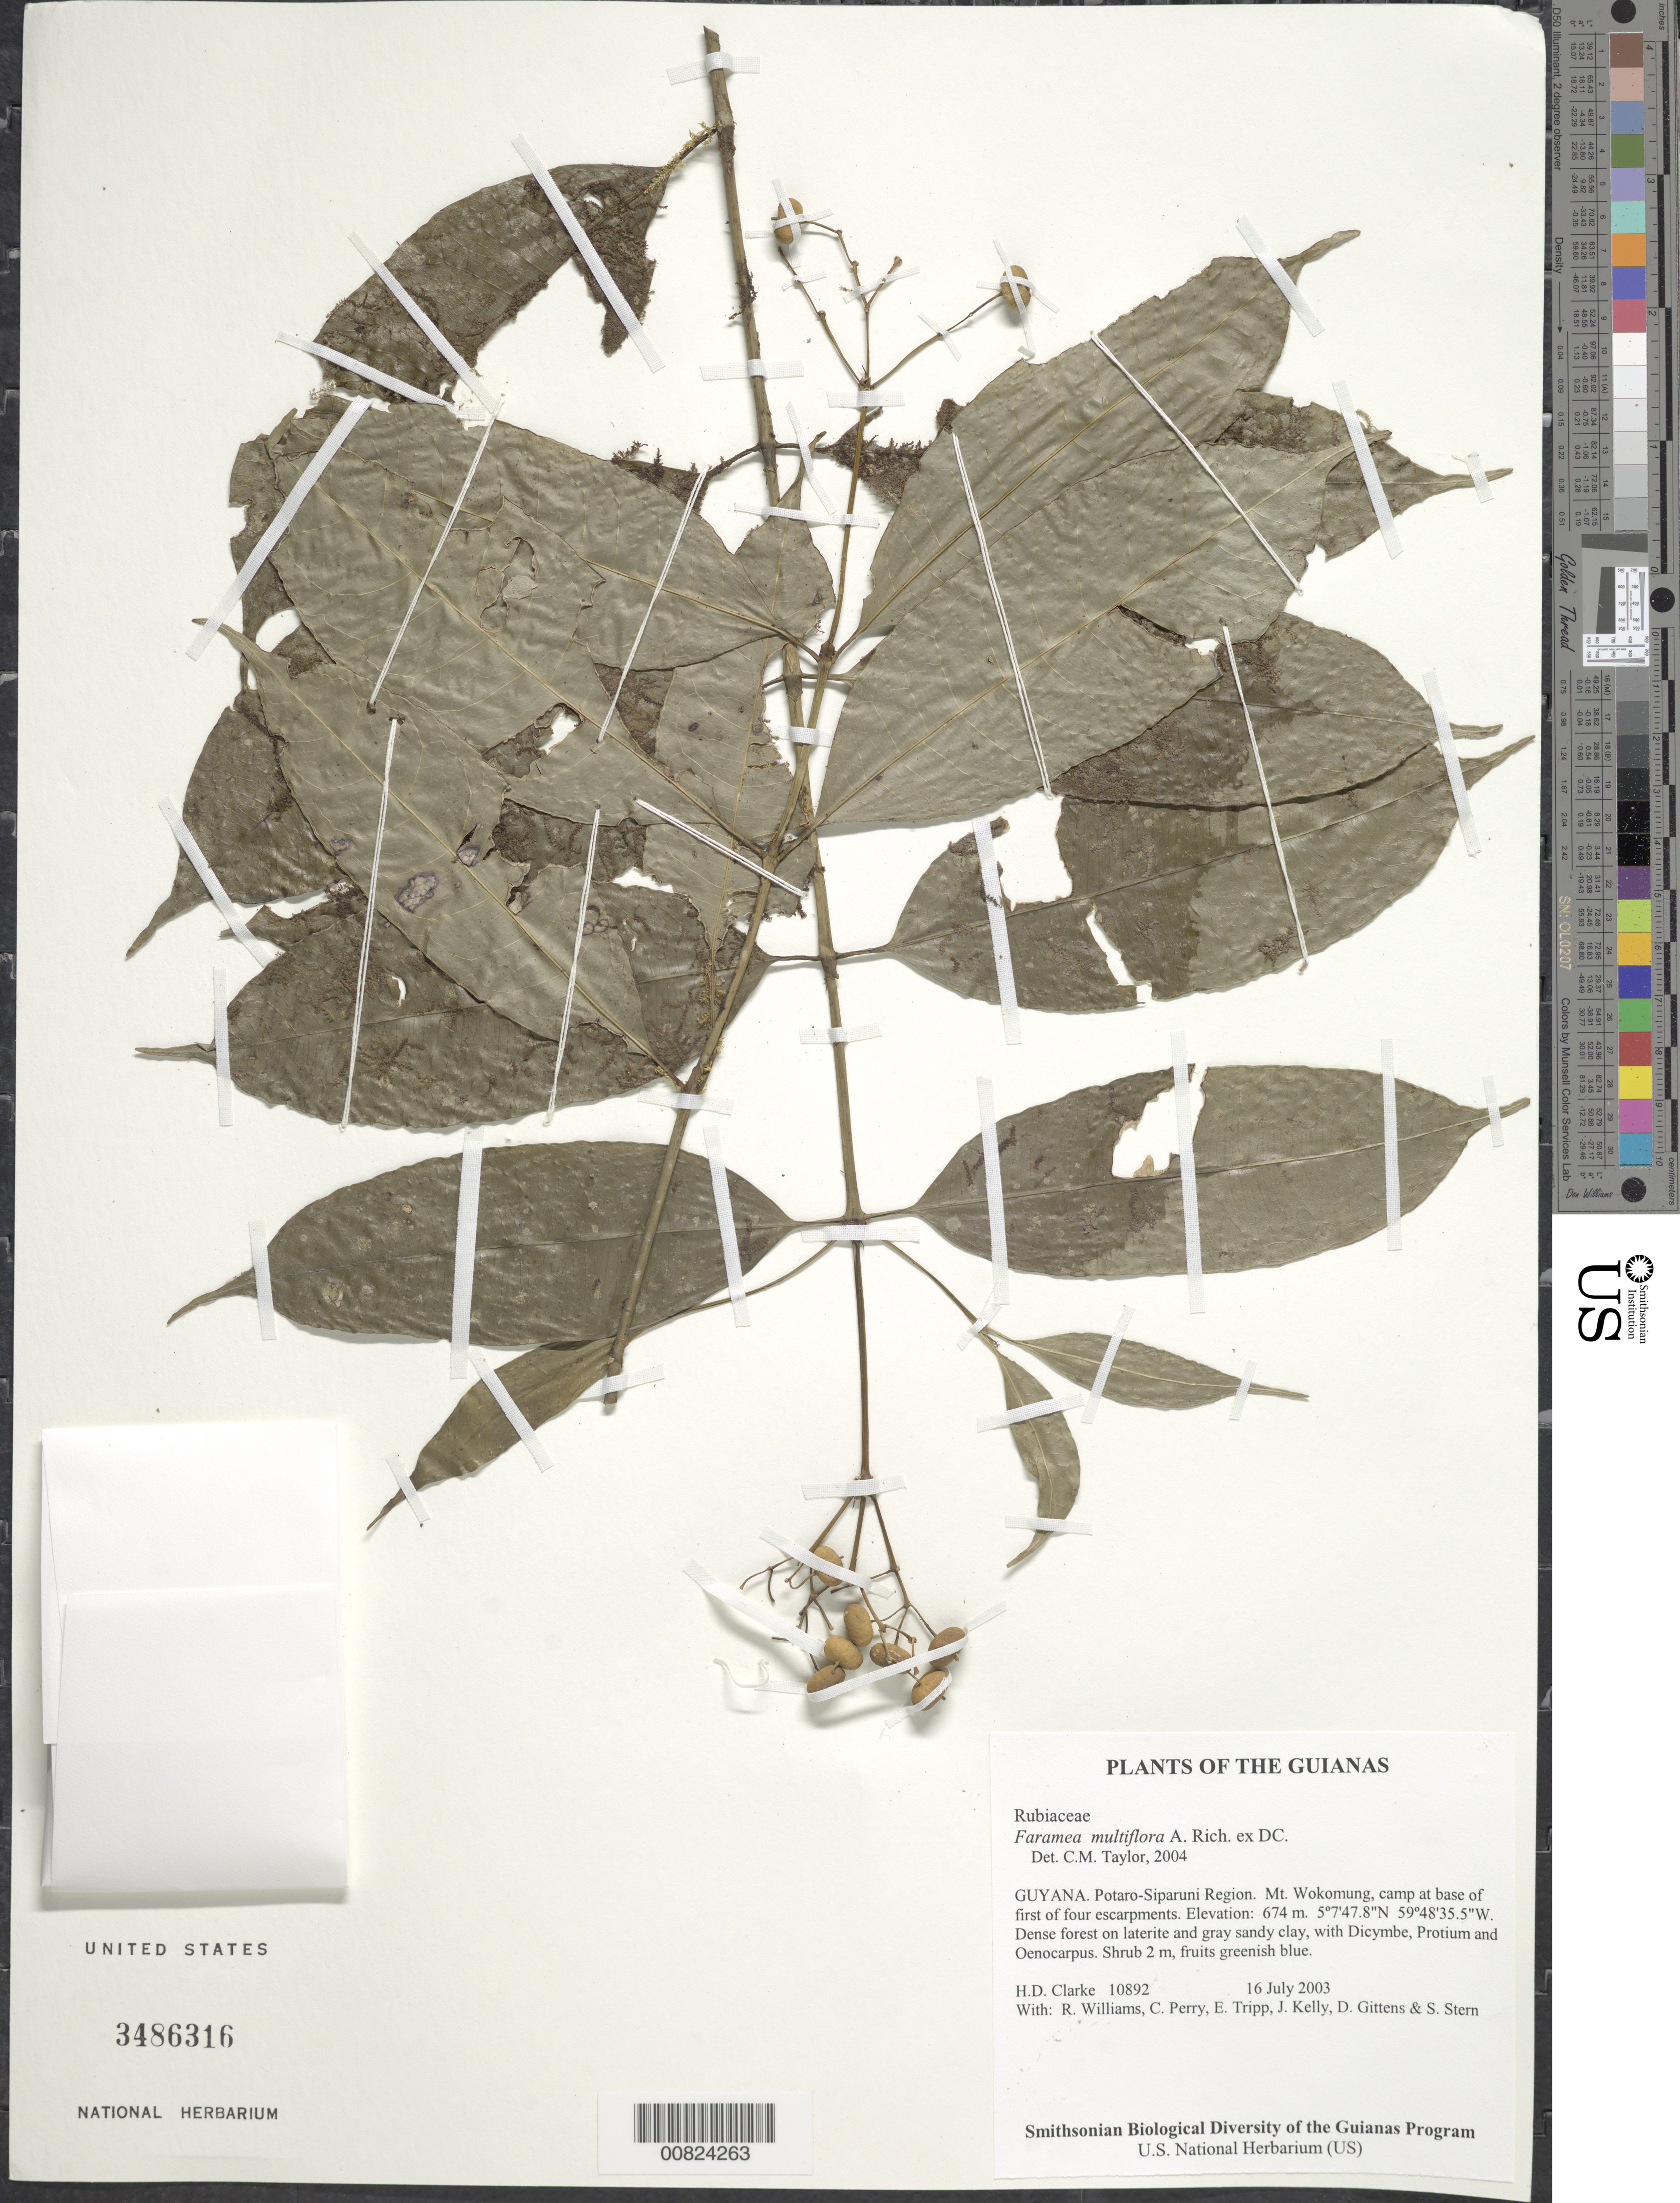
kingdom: Plantae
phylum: Tracheophyta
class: Magnoliopsida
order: Gentianales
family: Rubiaceae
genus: Faramea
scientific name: Faramea multiflora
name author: A. Rich. ex DC.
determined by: Taylor, Charlotte M.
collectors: H. D. Clarke, R. Williams, C. Perry, E. Tripp, J. Kelly, D. Gittens & S. R. Stern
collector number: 10892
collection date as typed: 16 July 2003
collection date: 2003-07-16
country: Guyana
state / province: Potaro-Siparuni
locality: Mt. Wokomung, camp at base of first of four escarpments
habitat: Dense forest on laterite and gray sandy clay, with Dicymbe, Protium and Oenocarpus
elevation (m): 674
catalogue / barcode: US 3486316